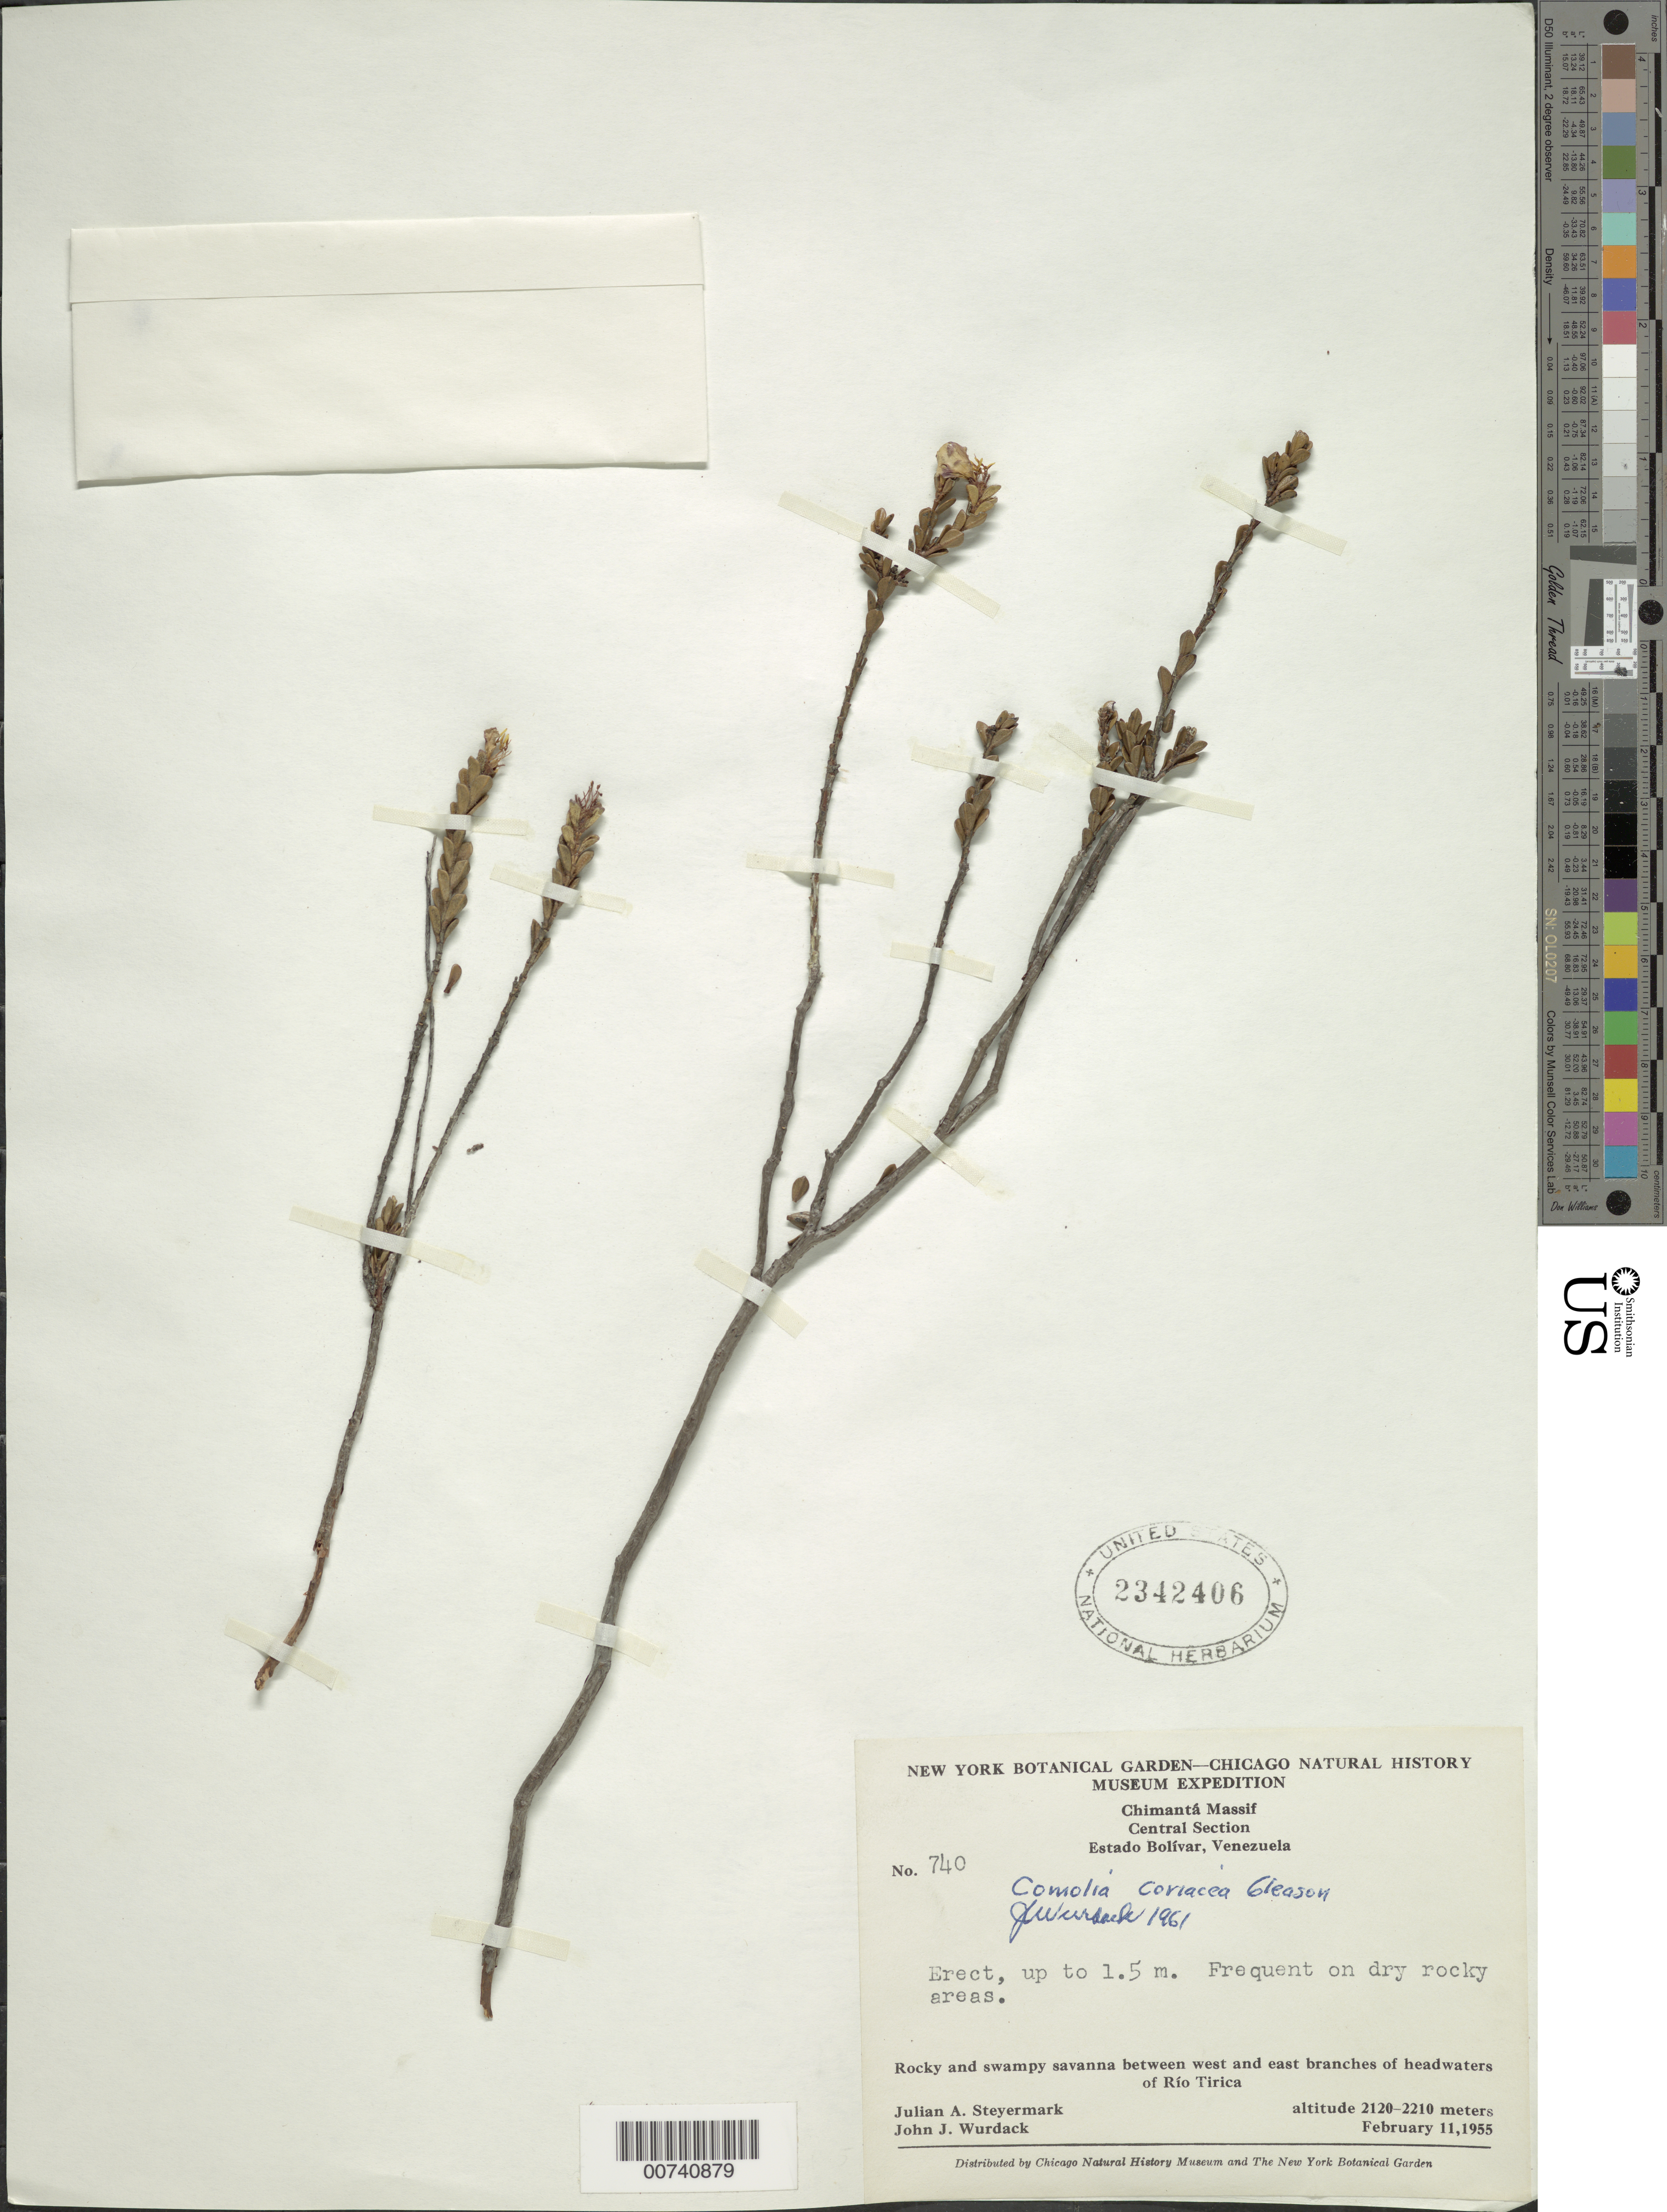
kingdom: Plantae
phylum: Tracheophyta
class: Magnoliopsida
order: Myrtales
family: Melastomataceae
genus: Comoliopsis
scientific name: Comoliopsis coriacea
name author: (Gleason) M.J. Rocha & P.J.F. Guim.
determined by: Nunes da Silva, Diego, (RB), Jardim Botanico do Rio de Janeiro - Herbario (BRAZIL)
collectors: J. Steyermark & J. J. Wurdack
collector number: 55 740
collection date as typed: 11-Feb-55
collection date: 1955-02-11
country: Venezuela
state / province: Bolívar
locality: Chimantá Massif, Río Tirica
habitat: Dry rocky area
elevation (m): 2120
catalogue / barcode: US 2342406